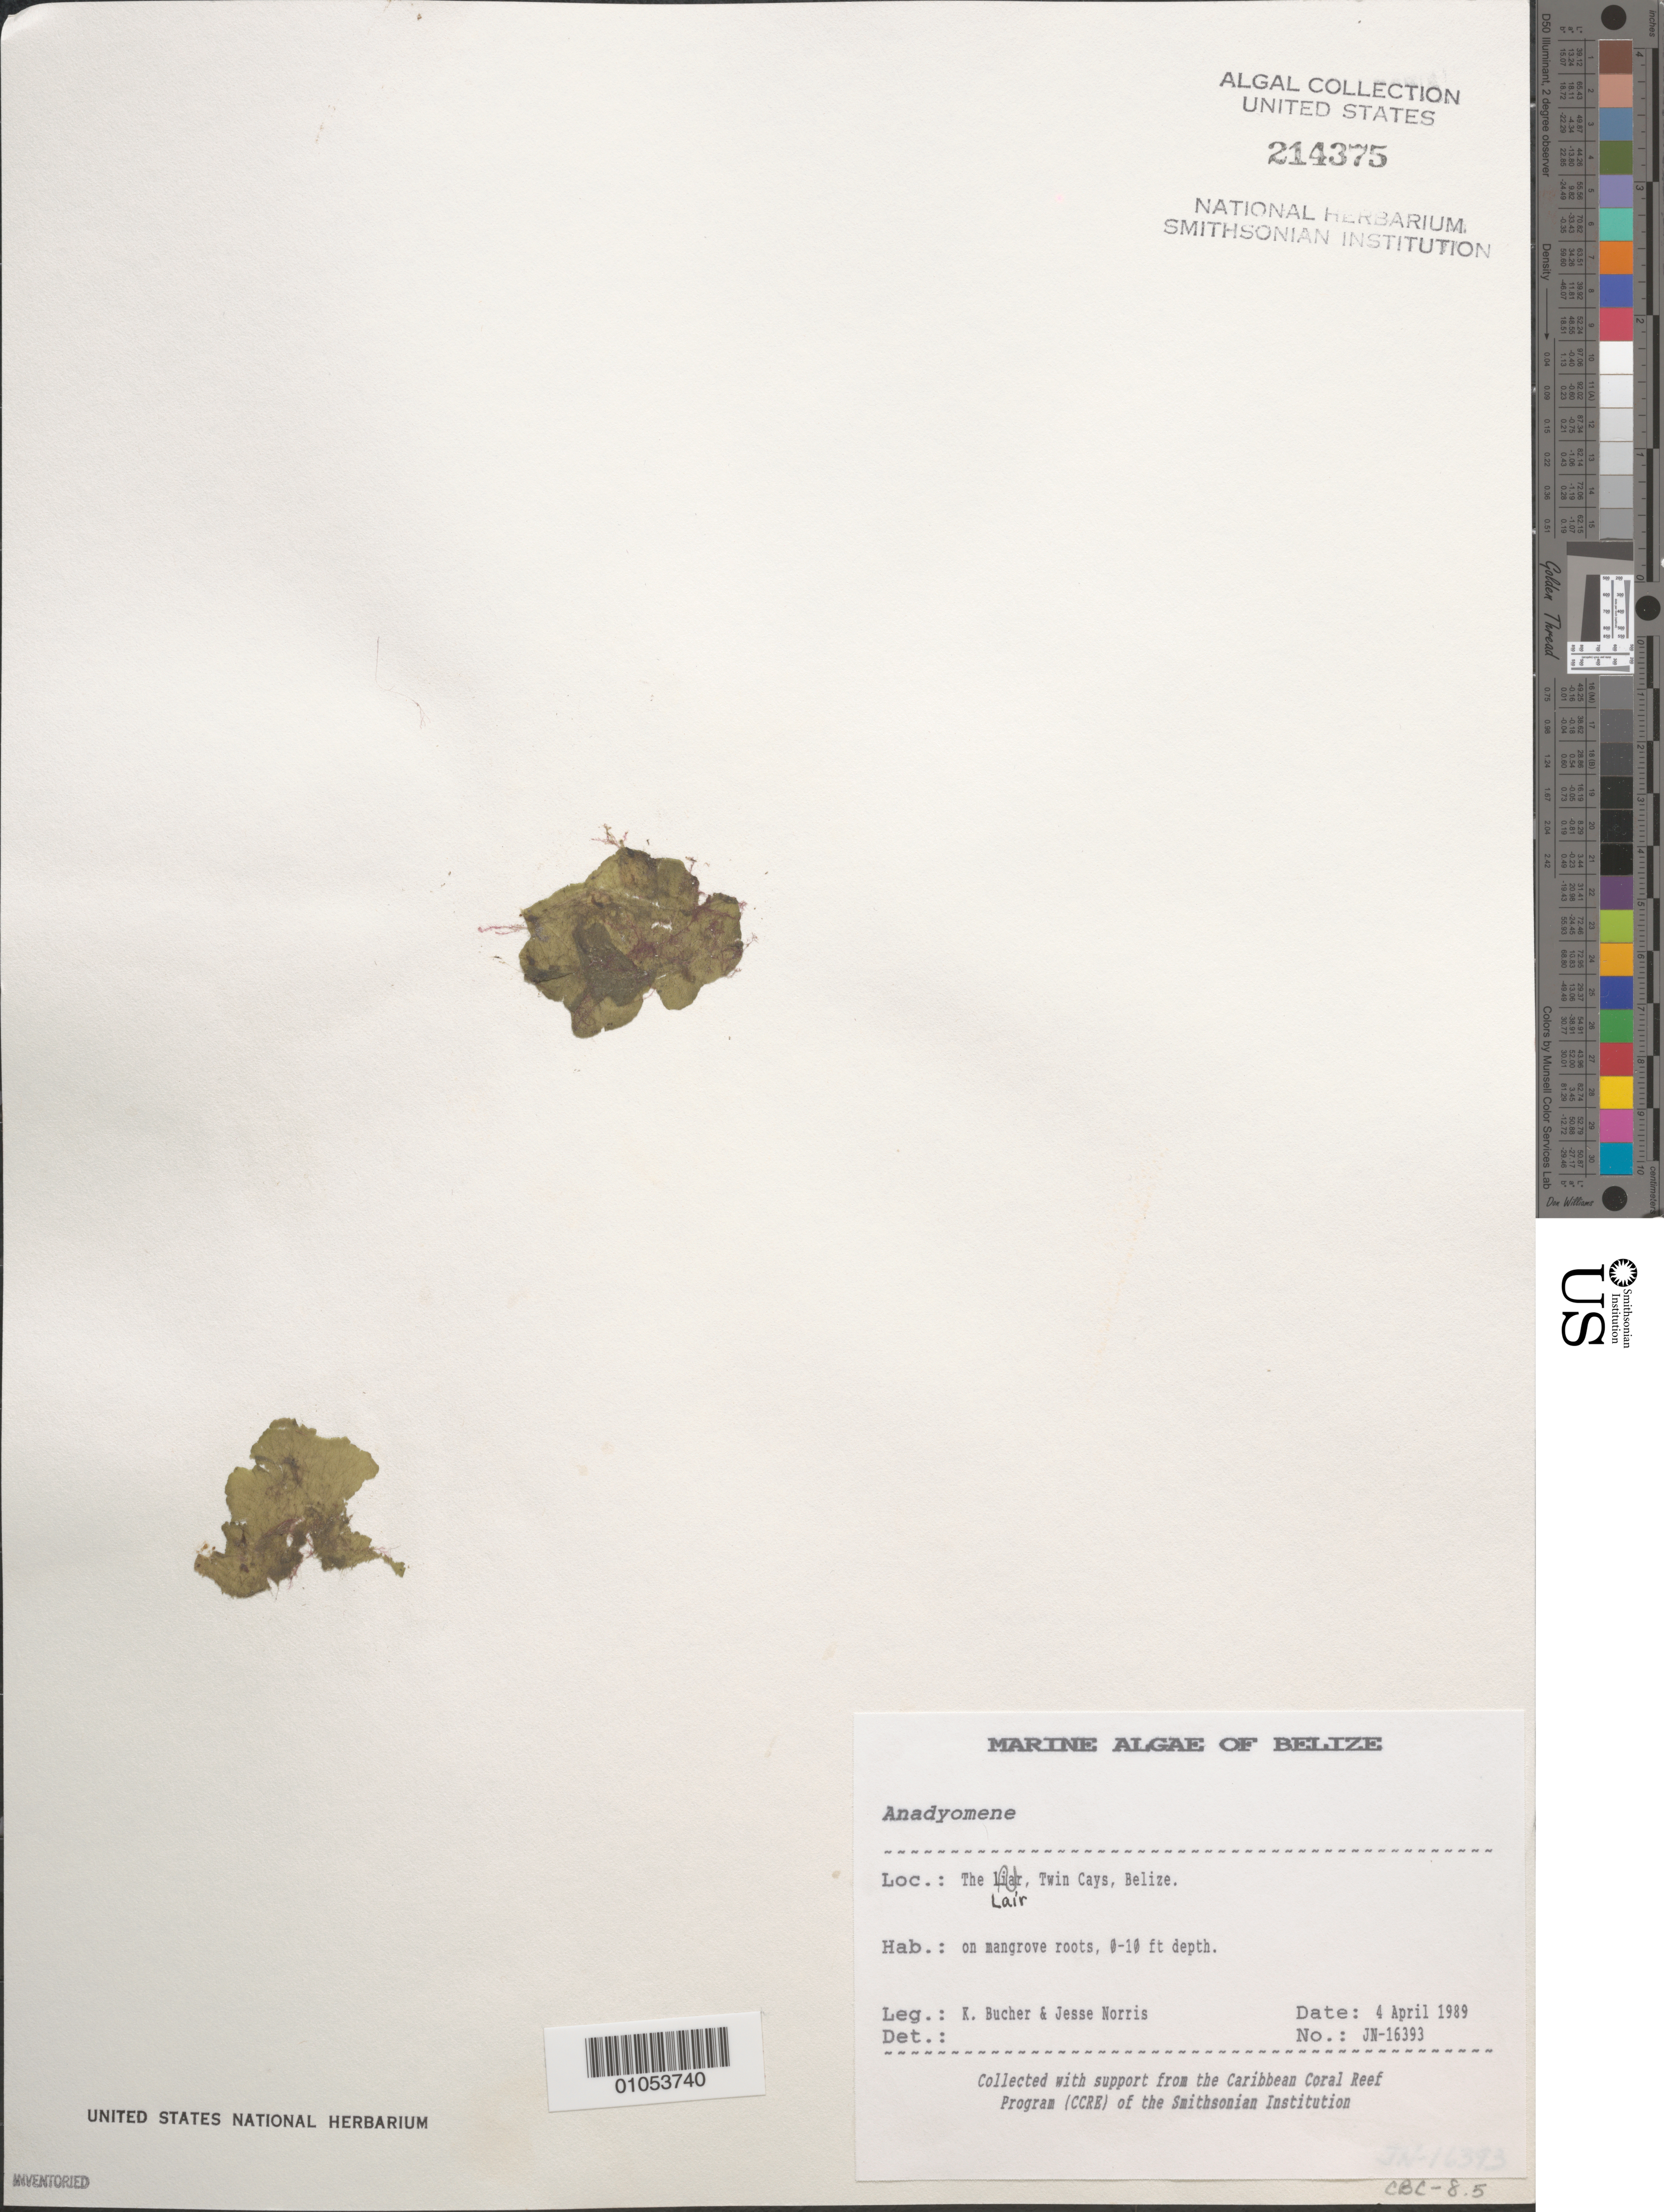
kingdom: Plantae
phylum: Chlorophyta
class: Ulvophyceae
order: Cladophorales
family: Anadyomenaceae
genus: Anadyomene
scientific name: Anadyomene sp.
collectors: K. E. Bucher & J. A. Norris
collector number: JN-16383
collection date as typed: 04 Apr 1989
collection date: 1989-04-04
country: Belize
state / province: Stann Creek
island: Twin Cays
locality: The Lair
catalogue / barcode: US 214375